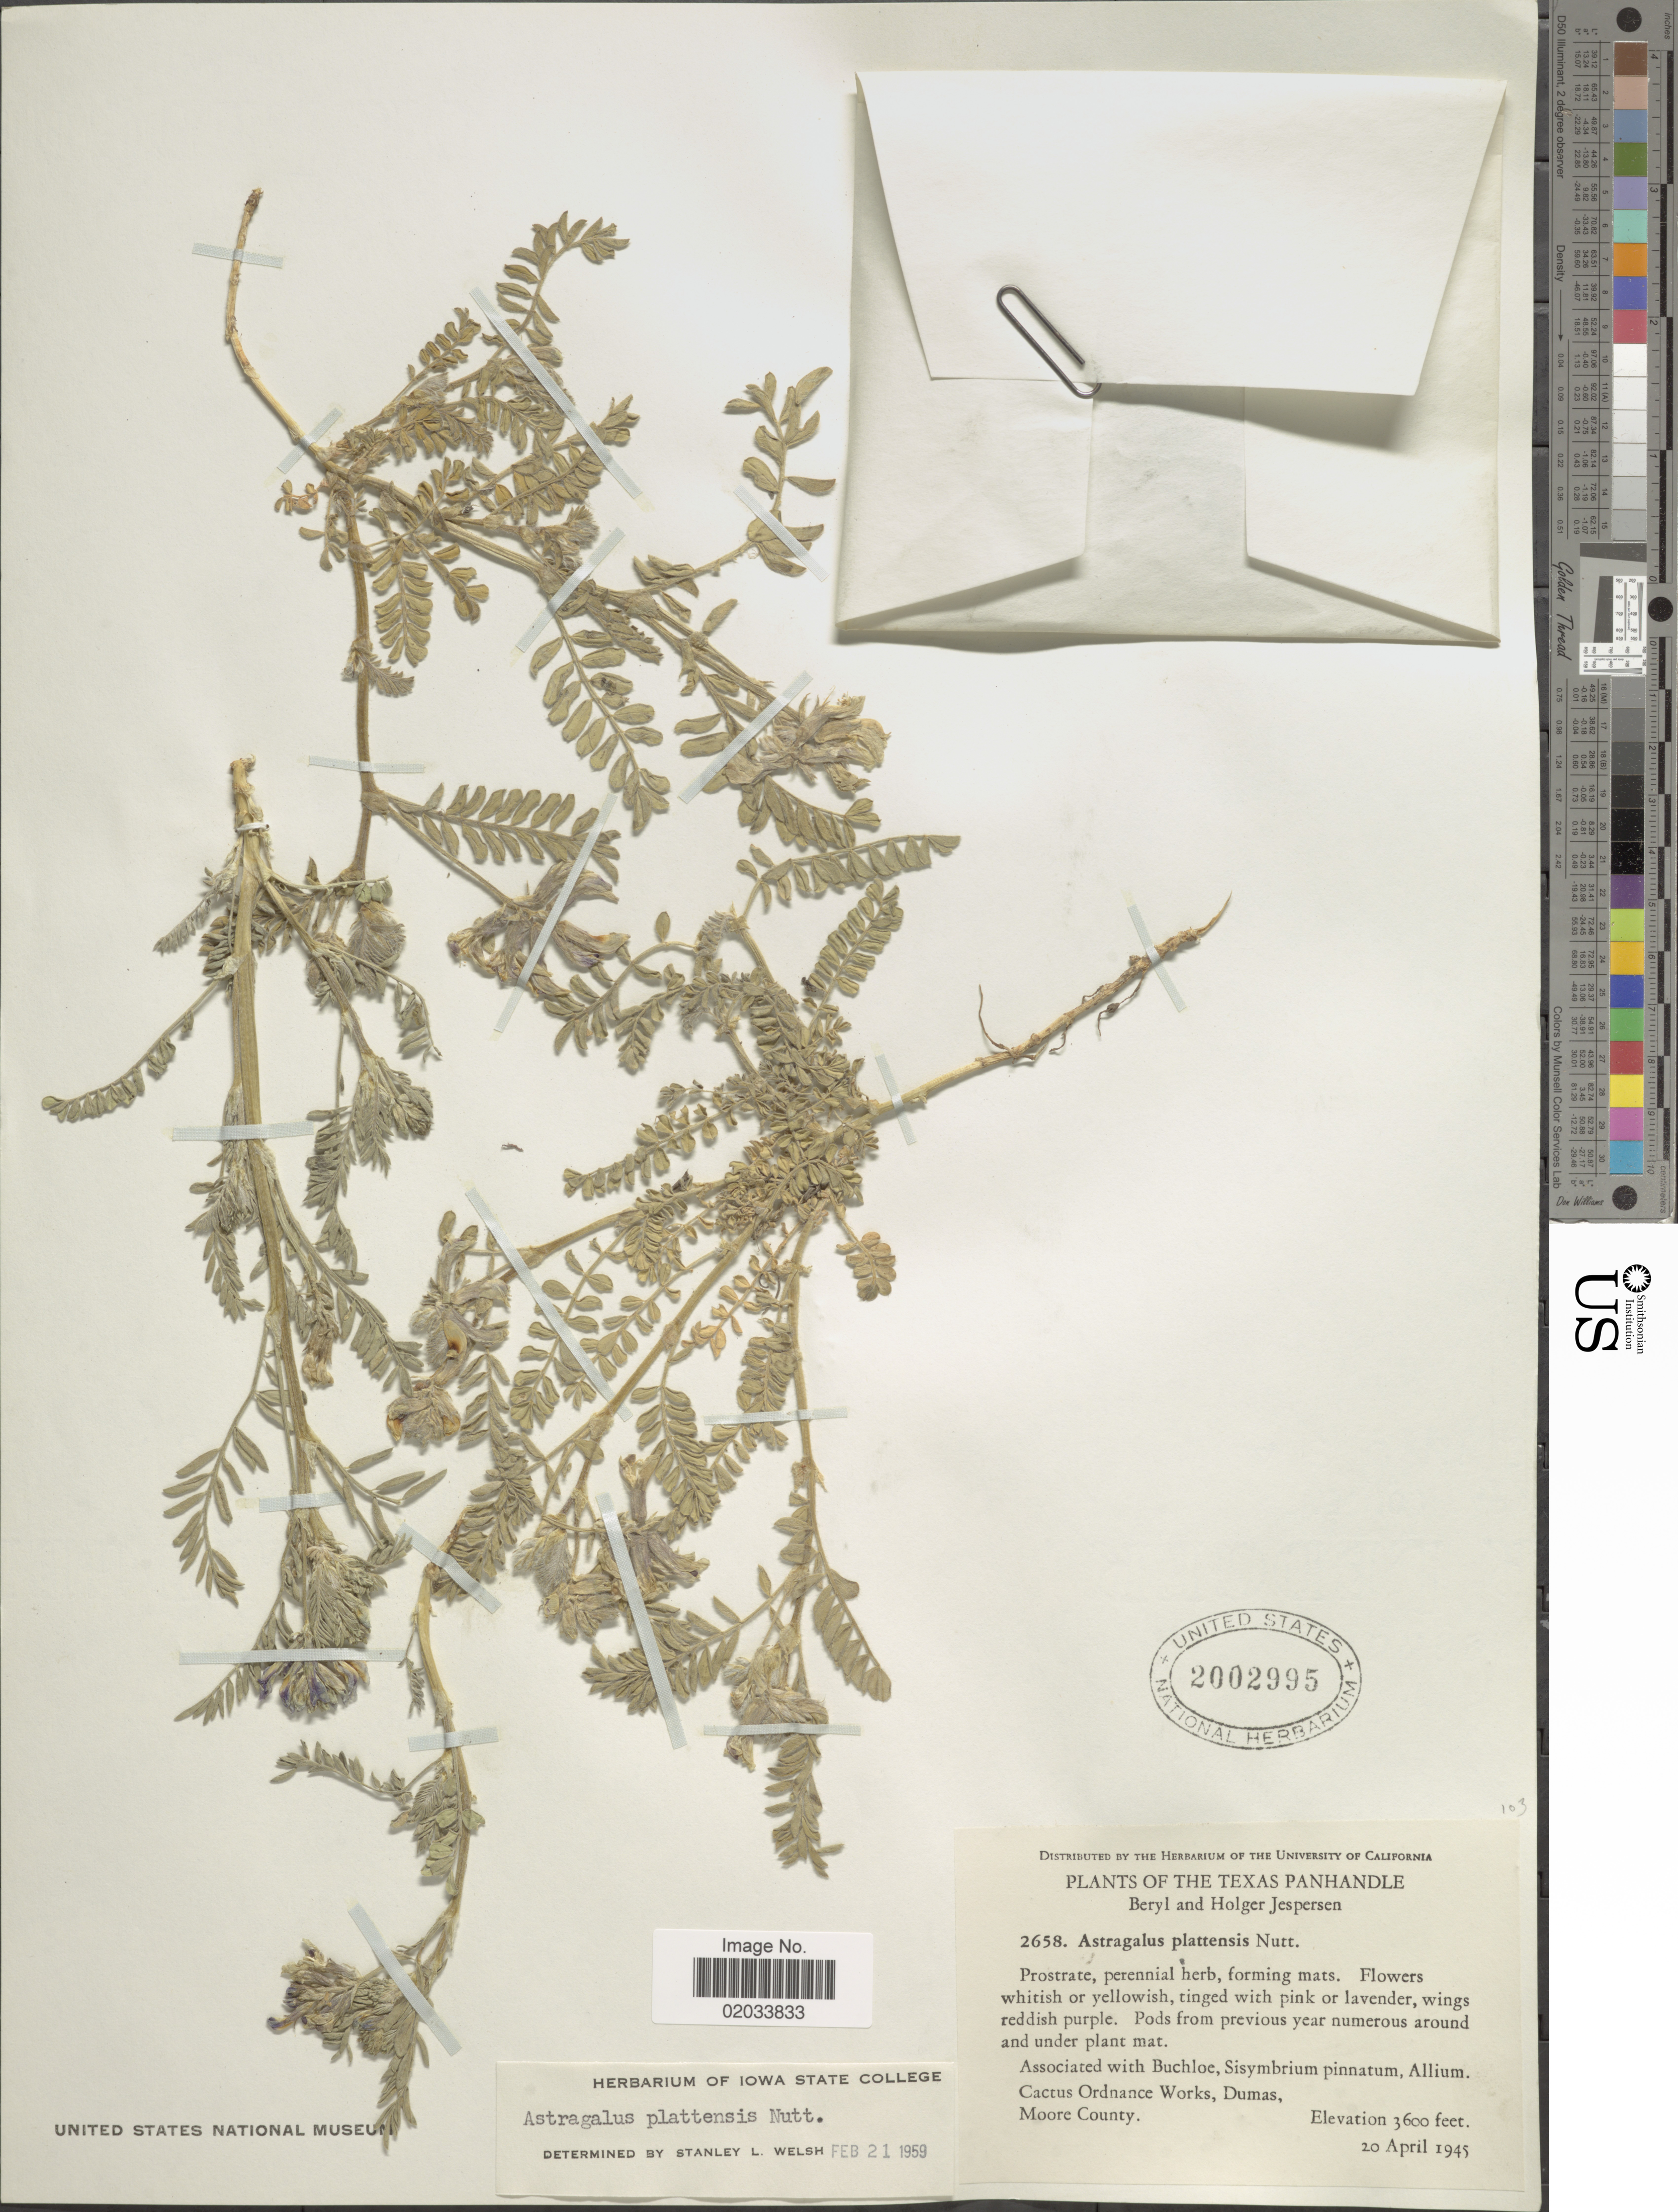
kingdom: Plantae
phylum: Tracheophyta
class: Magnoliopsida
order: Fabales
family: Fabaceae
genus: Astragalus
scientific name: Astragalus plattensis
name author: Nutt. ex Torr. & A. Gray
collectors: B. Jespersen & H. Jespersen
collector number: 2658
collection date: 1945-04-20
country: United States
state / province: Texas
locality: The Texas Panhandle, Cactus Ordnance Works, Dumas, Moore County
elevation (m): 1097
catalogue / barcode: US 2002995